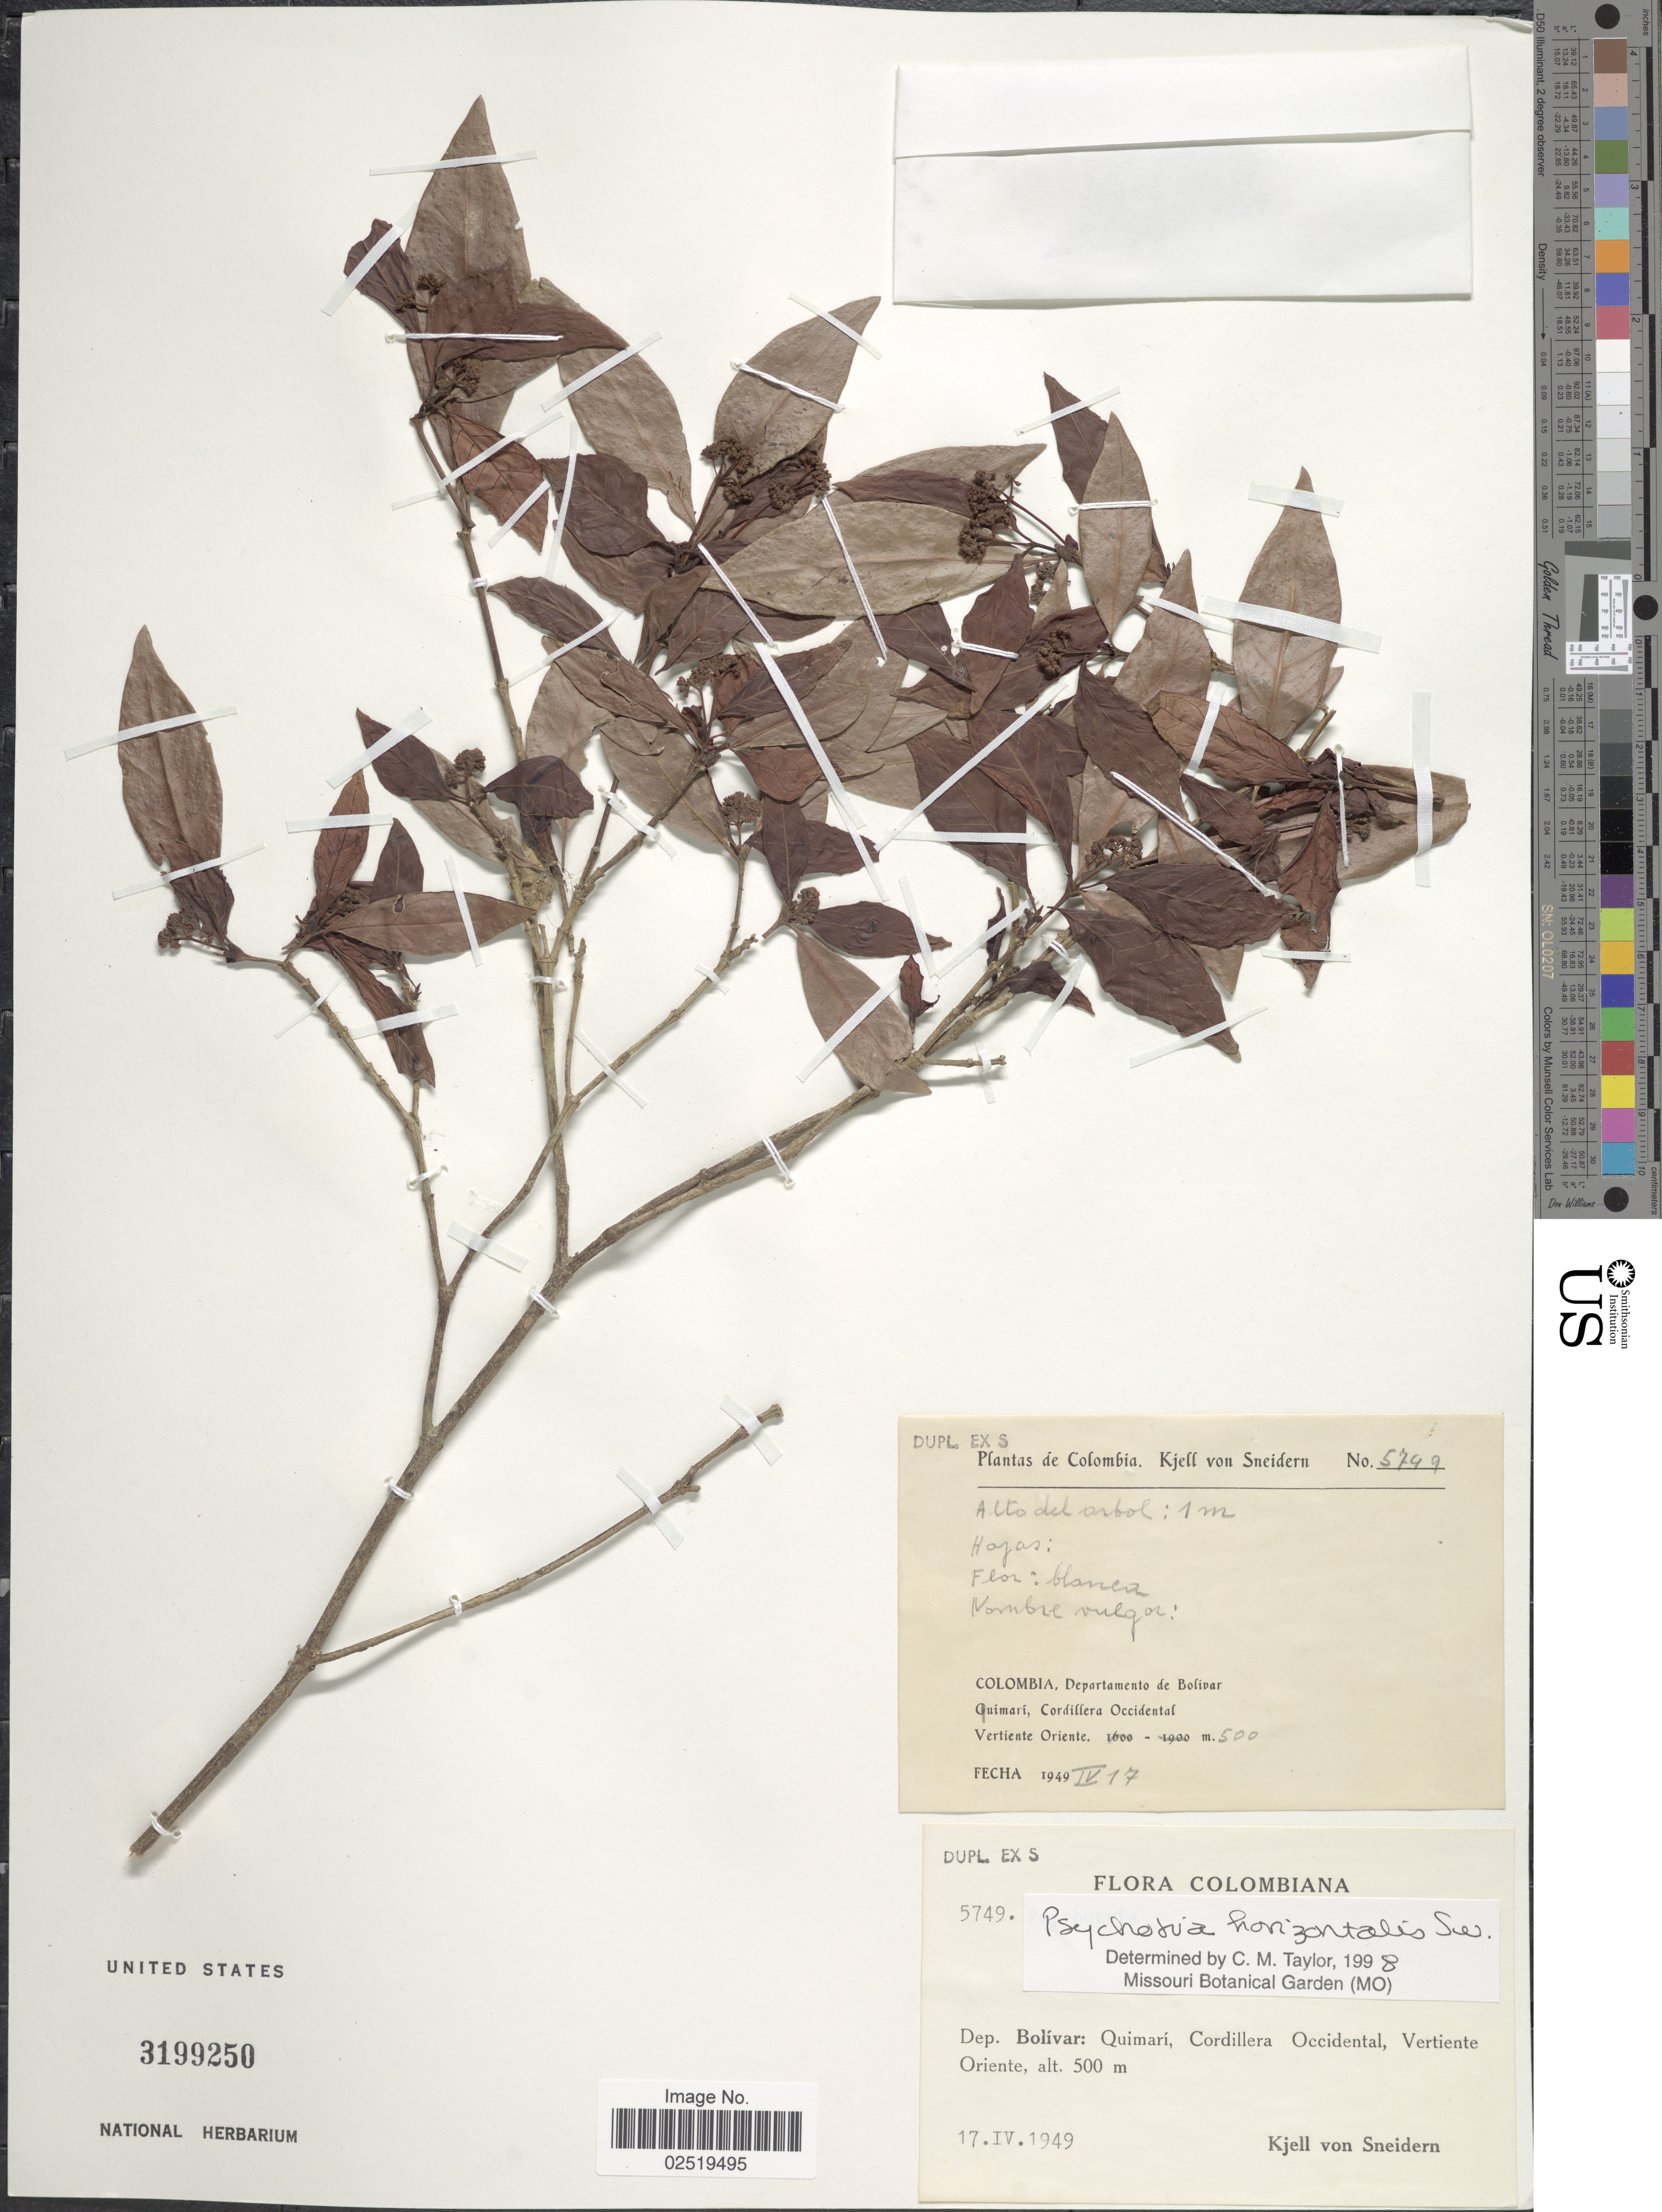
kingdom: Plantae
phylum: Tracheophyta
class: Magnoliopsida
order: Gentianales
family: Rubiaceae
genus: Psychotria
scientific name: Psychotria horizontalis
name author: Sw.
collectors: K. von Sneidern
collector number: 5749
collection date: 1949-04-17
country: Colombia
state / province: Bolívar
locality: Quimari, Cordillera Occidental, Vertiente Oriente, Colombiana.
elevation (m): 500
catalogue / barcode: US 3199250